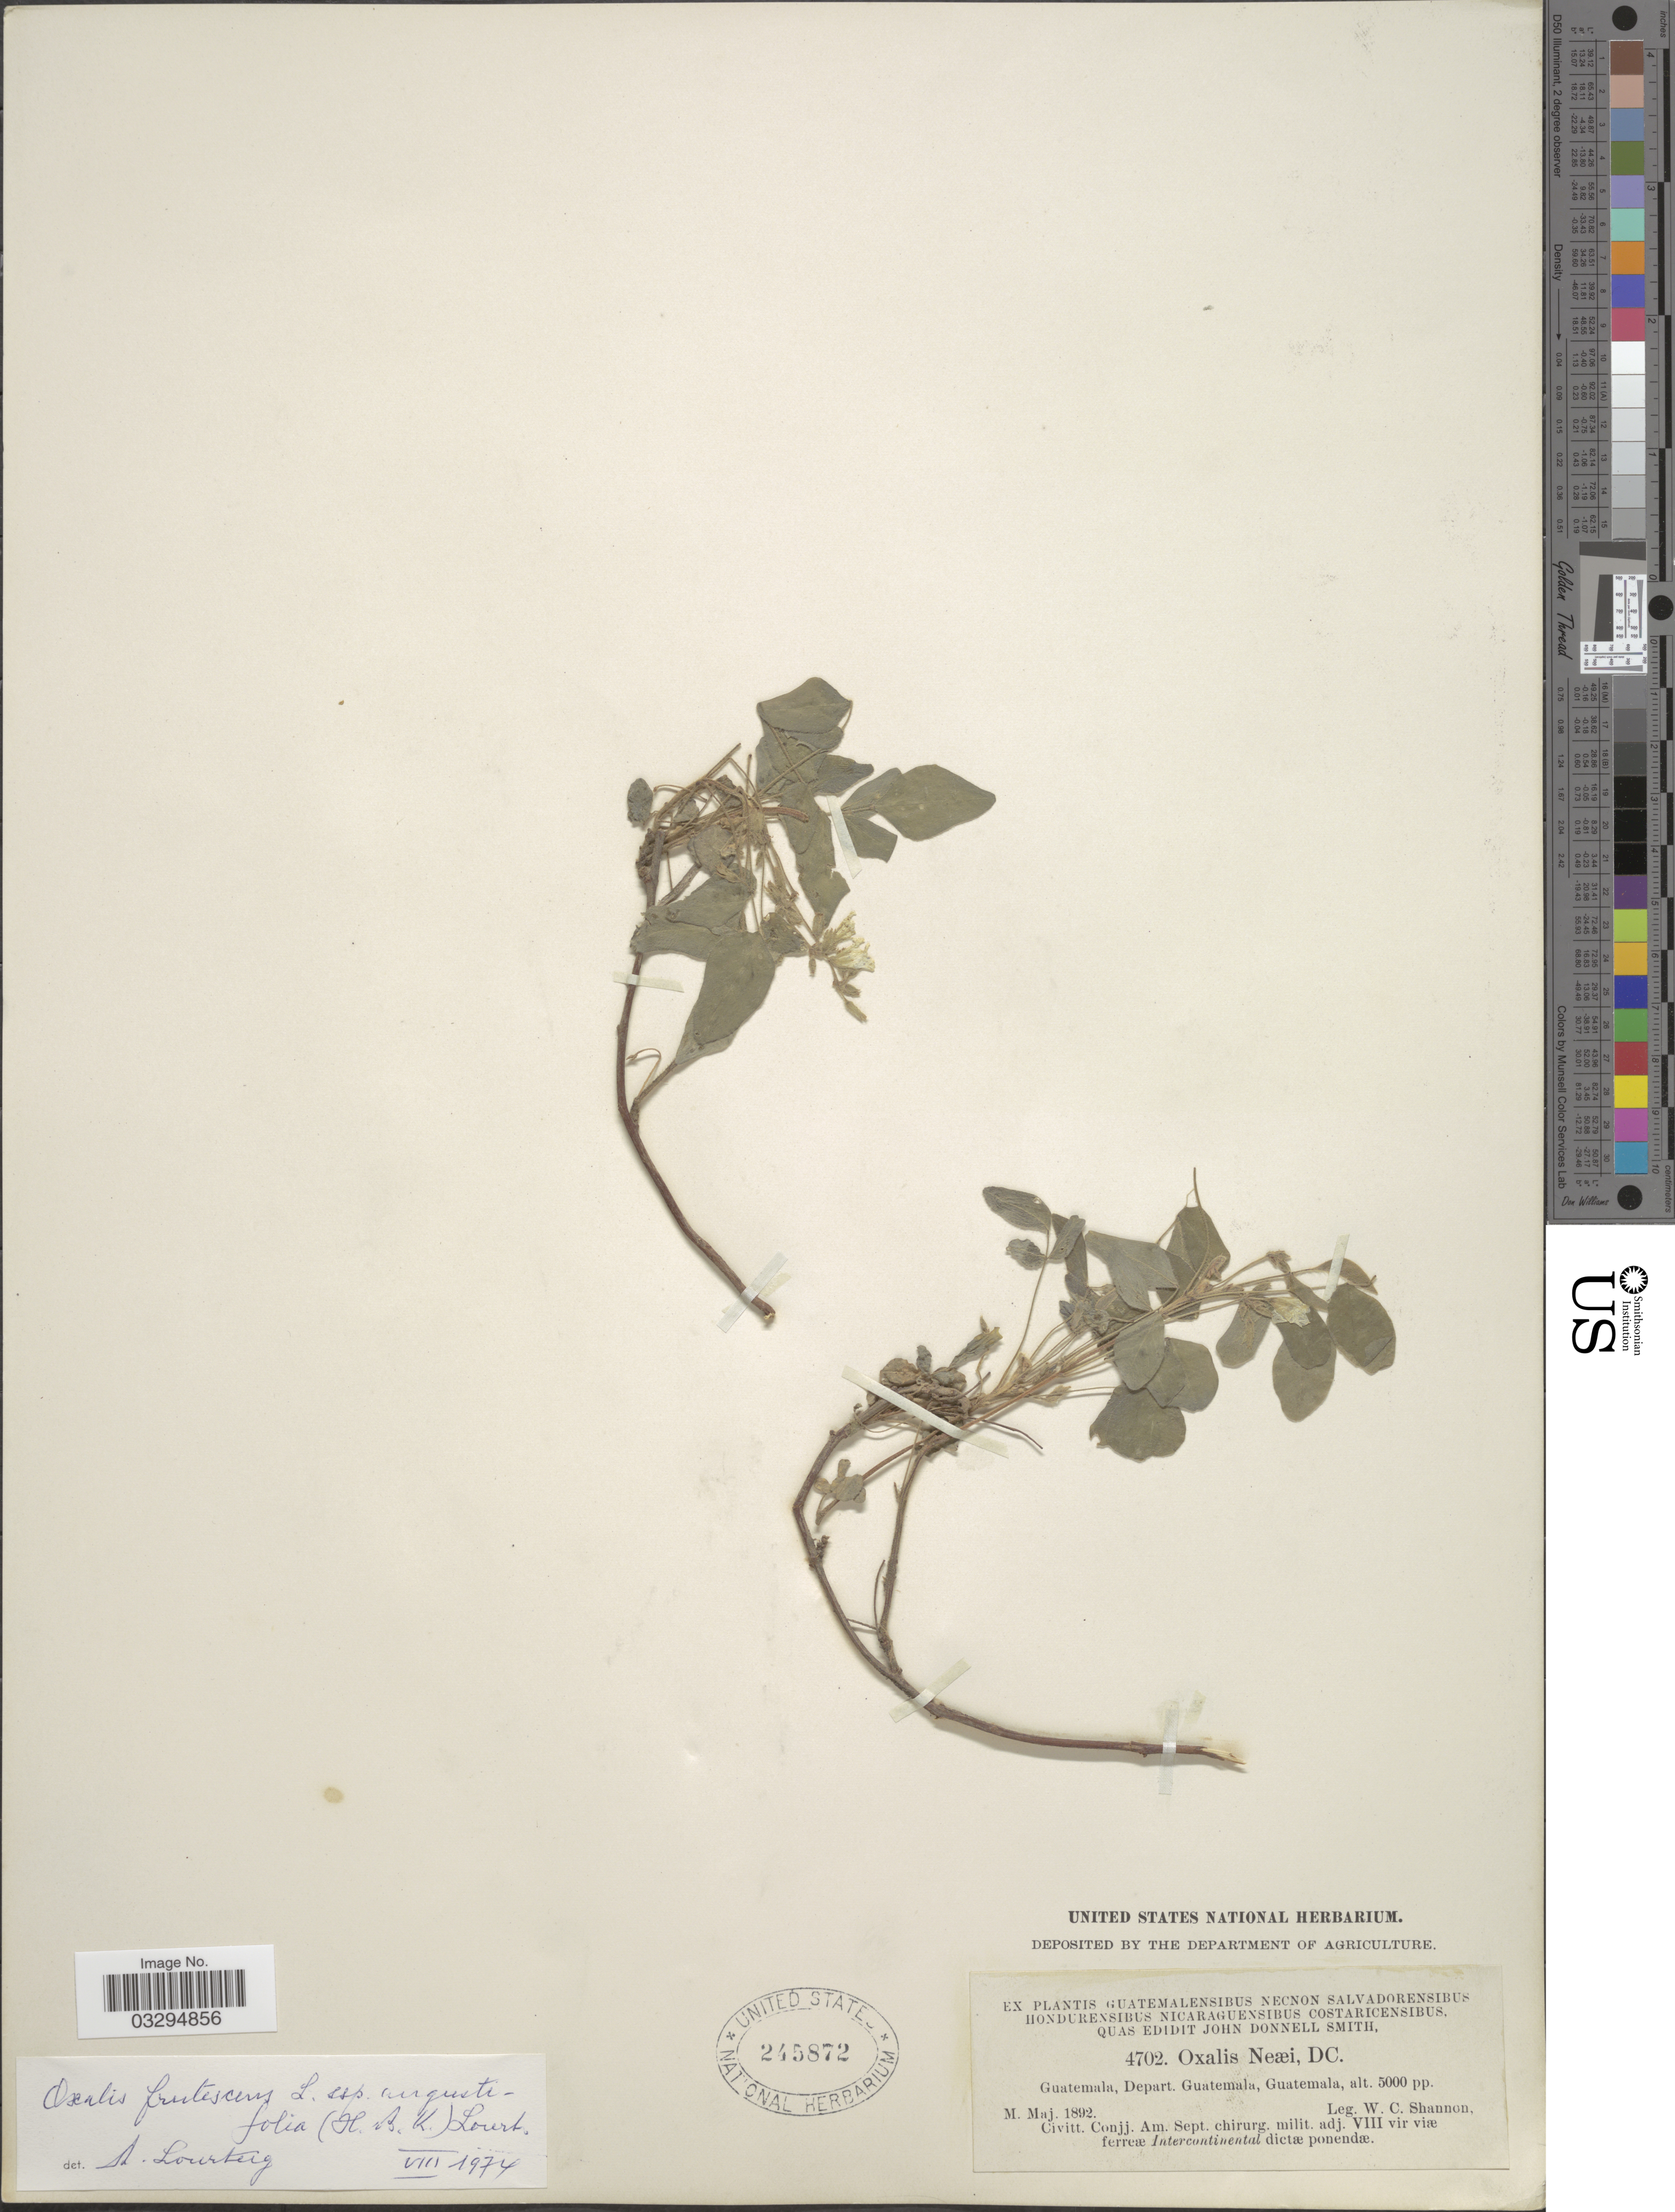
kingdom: Plantae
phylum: Tracheophyta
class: Magnoliopsida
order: Oxalidales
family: Oxalidaceae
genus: Oxalis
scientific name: Oxalis frutescens subsp. angustifolia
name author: (Kunth) Lourteig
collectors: W. C. Shannon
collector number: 4702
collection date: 1892-05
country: Guatemala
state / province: Guatemala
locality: Depart. Guatemala.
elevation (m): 1524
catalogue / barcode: US 245872